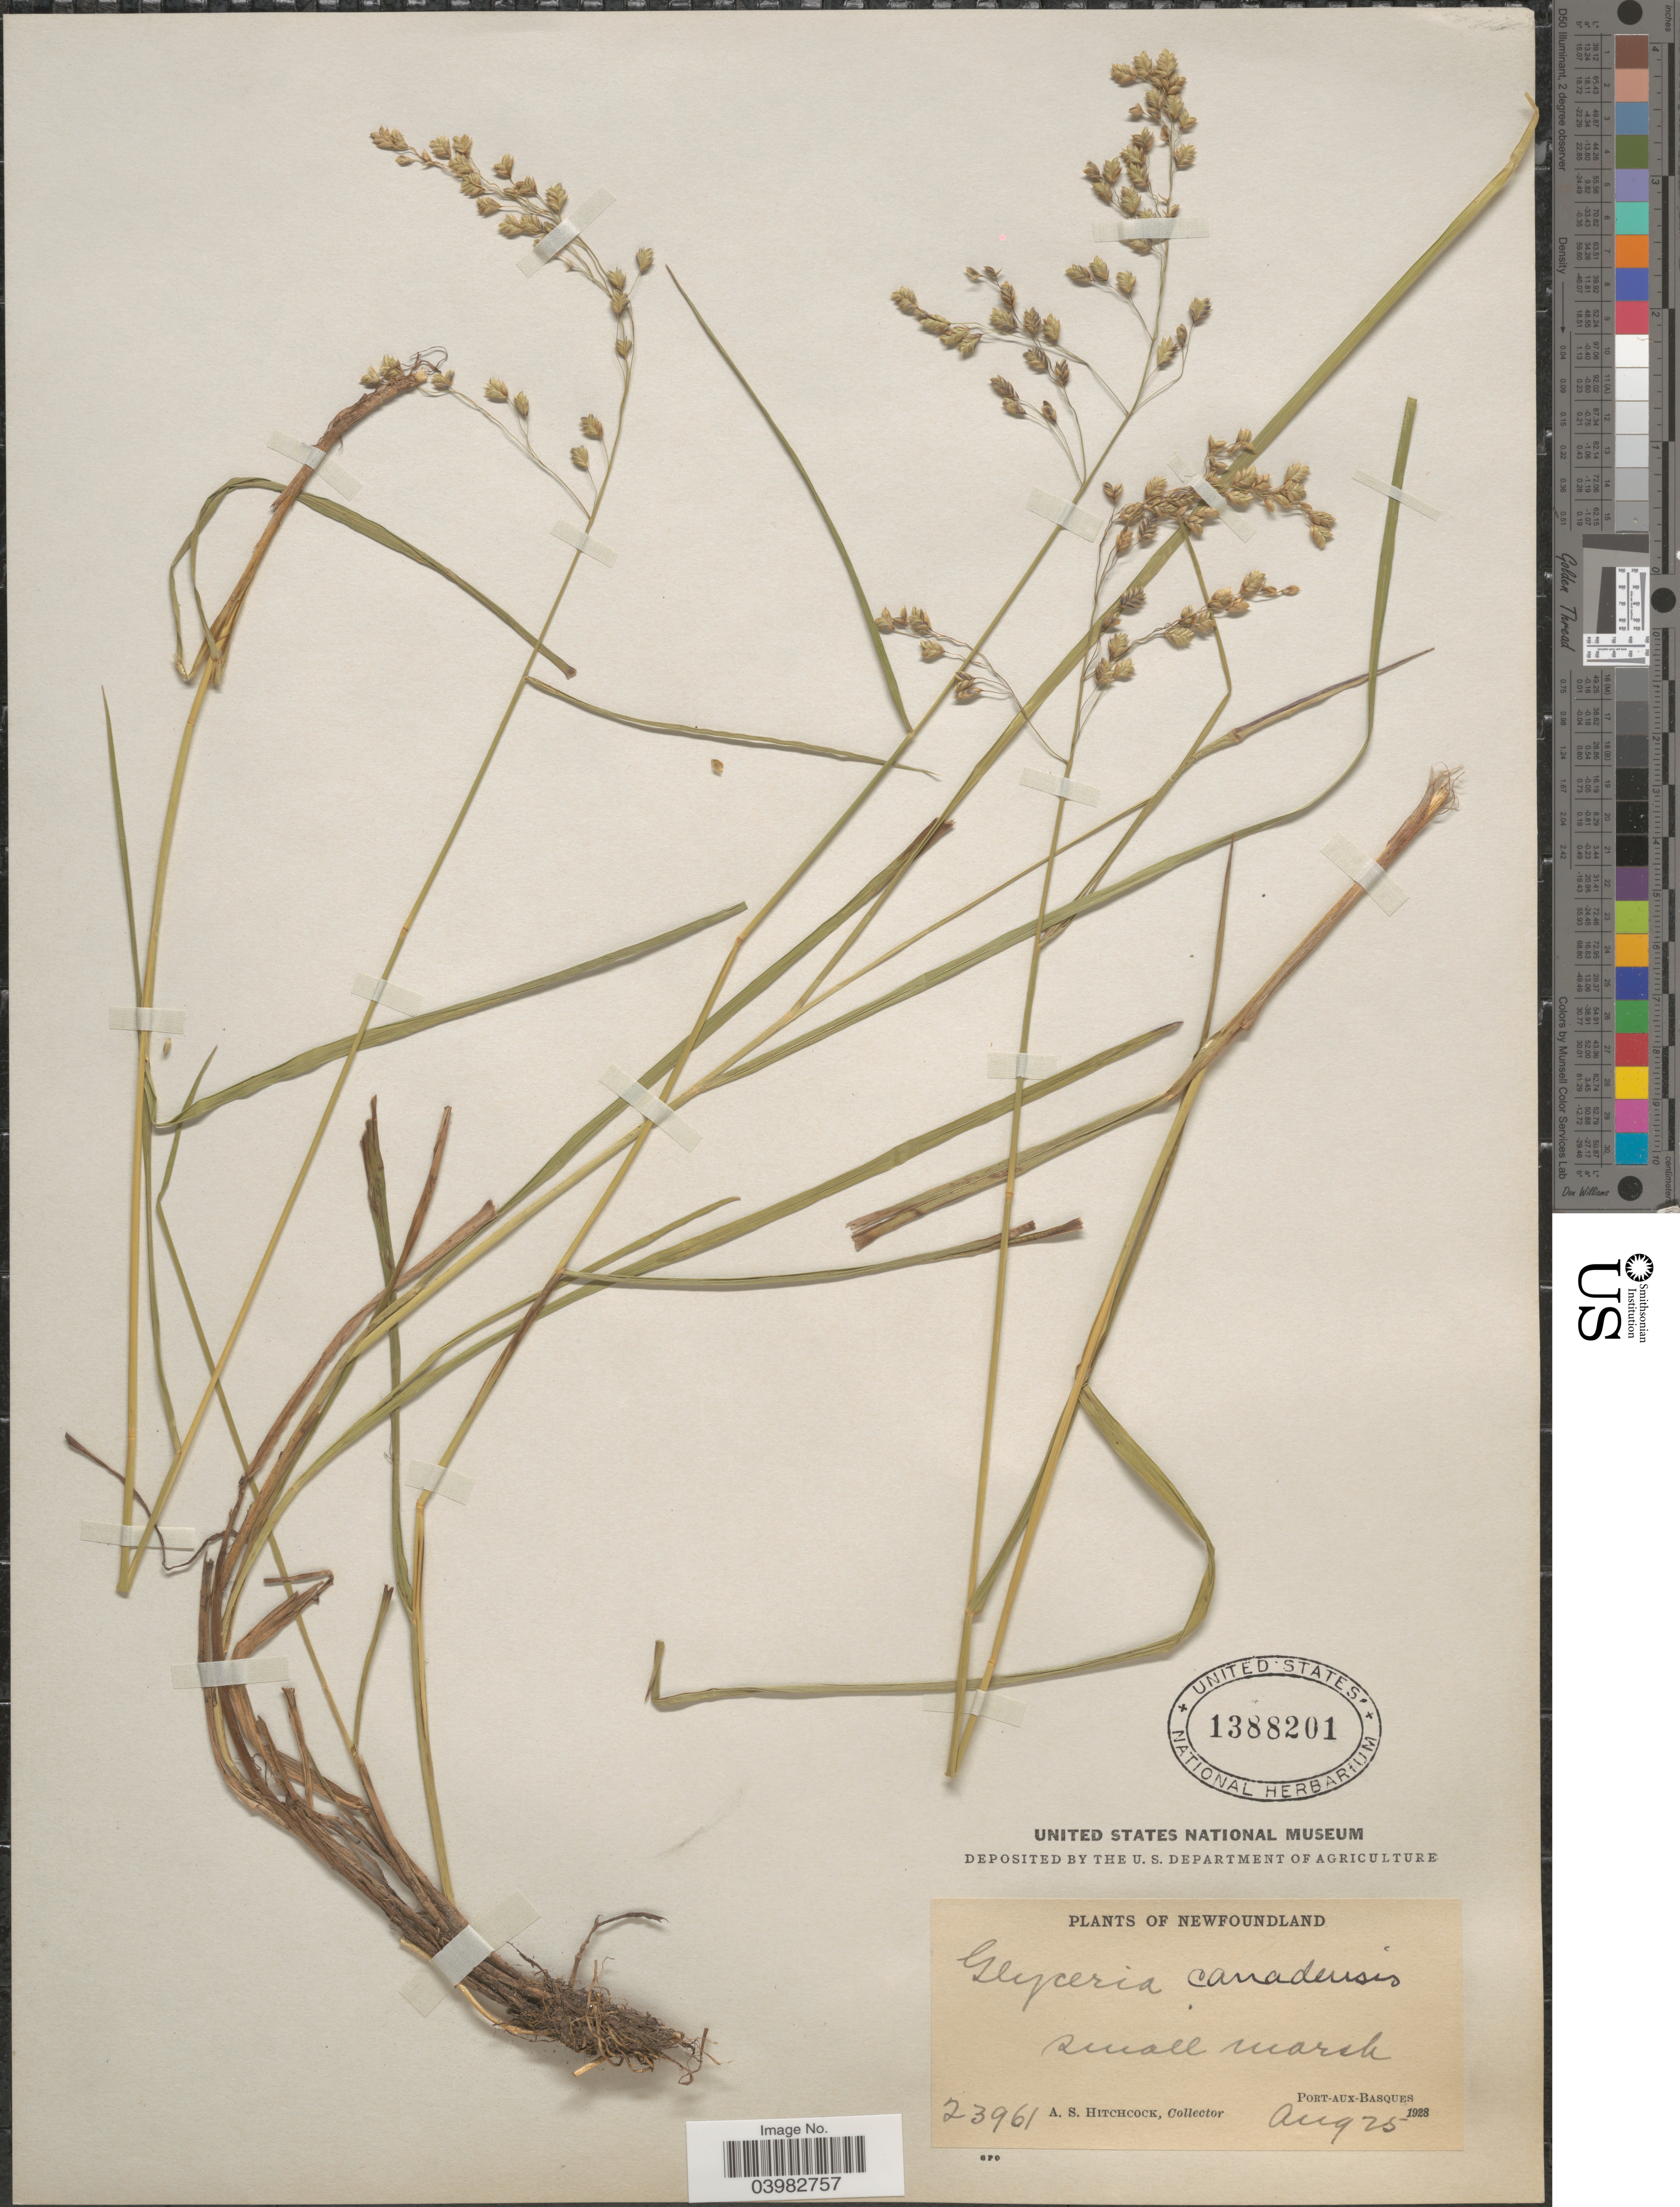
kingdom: Plantae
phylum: Tracheophyta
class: Liliopsida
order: Poales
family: Poaceae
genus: Glyceria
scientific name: Glyceria canadensis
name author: (Michx.) Trin.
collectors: A. S. Hitchcock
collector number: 23961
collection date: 1928-08-25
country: Canada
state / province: Newfoundland and Labrador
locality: Port-Aux-Basques.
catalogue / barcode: US 1388201